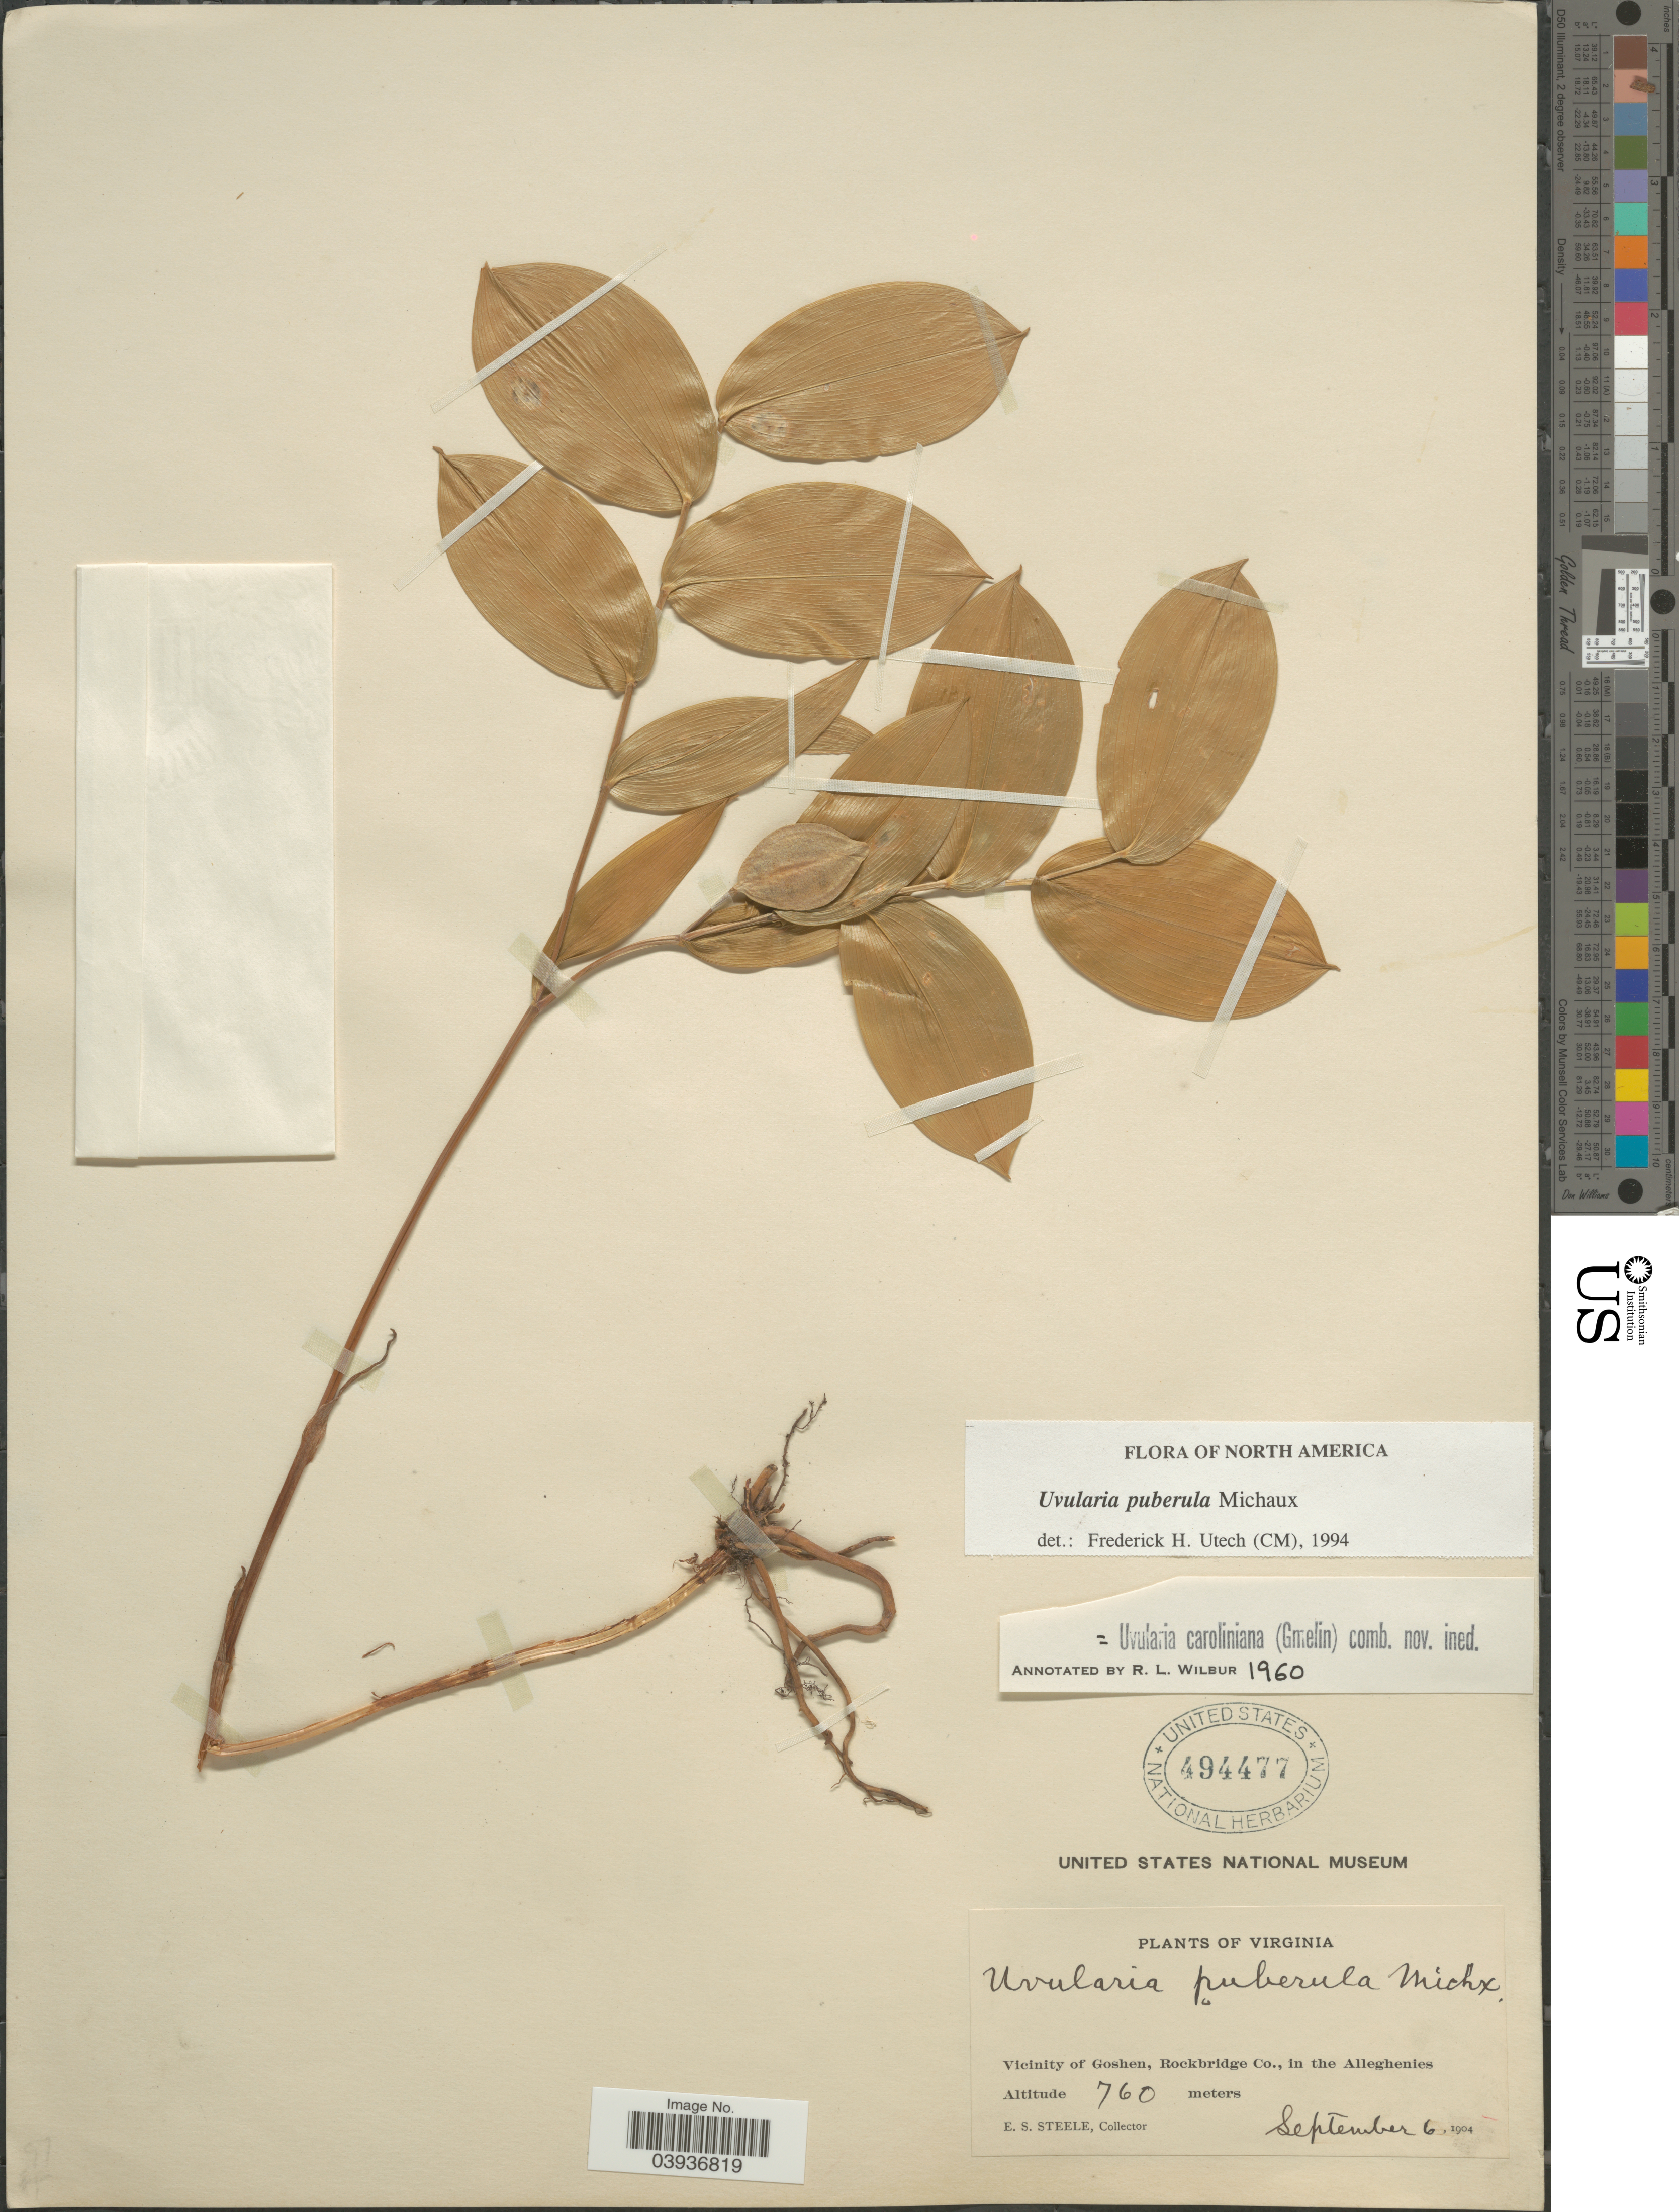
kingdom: Plantae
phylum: Tracheophyta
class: Liliopsida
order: Liliales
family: Colchicaceae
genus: Uvularia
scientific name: Uvularia puberula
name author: Michx.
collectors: E. Steele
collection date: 1904-09-06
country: United States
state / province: Virginia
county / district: Rockbridge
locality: Vicinity of Goshen, Rockbridge Co., in the Alleghenies.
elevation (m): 760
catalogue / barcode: US 494477